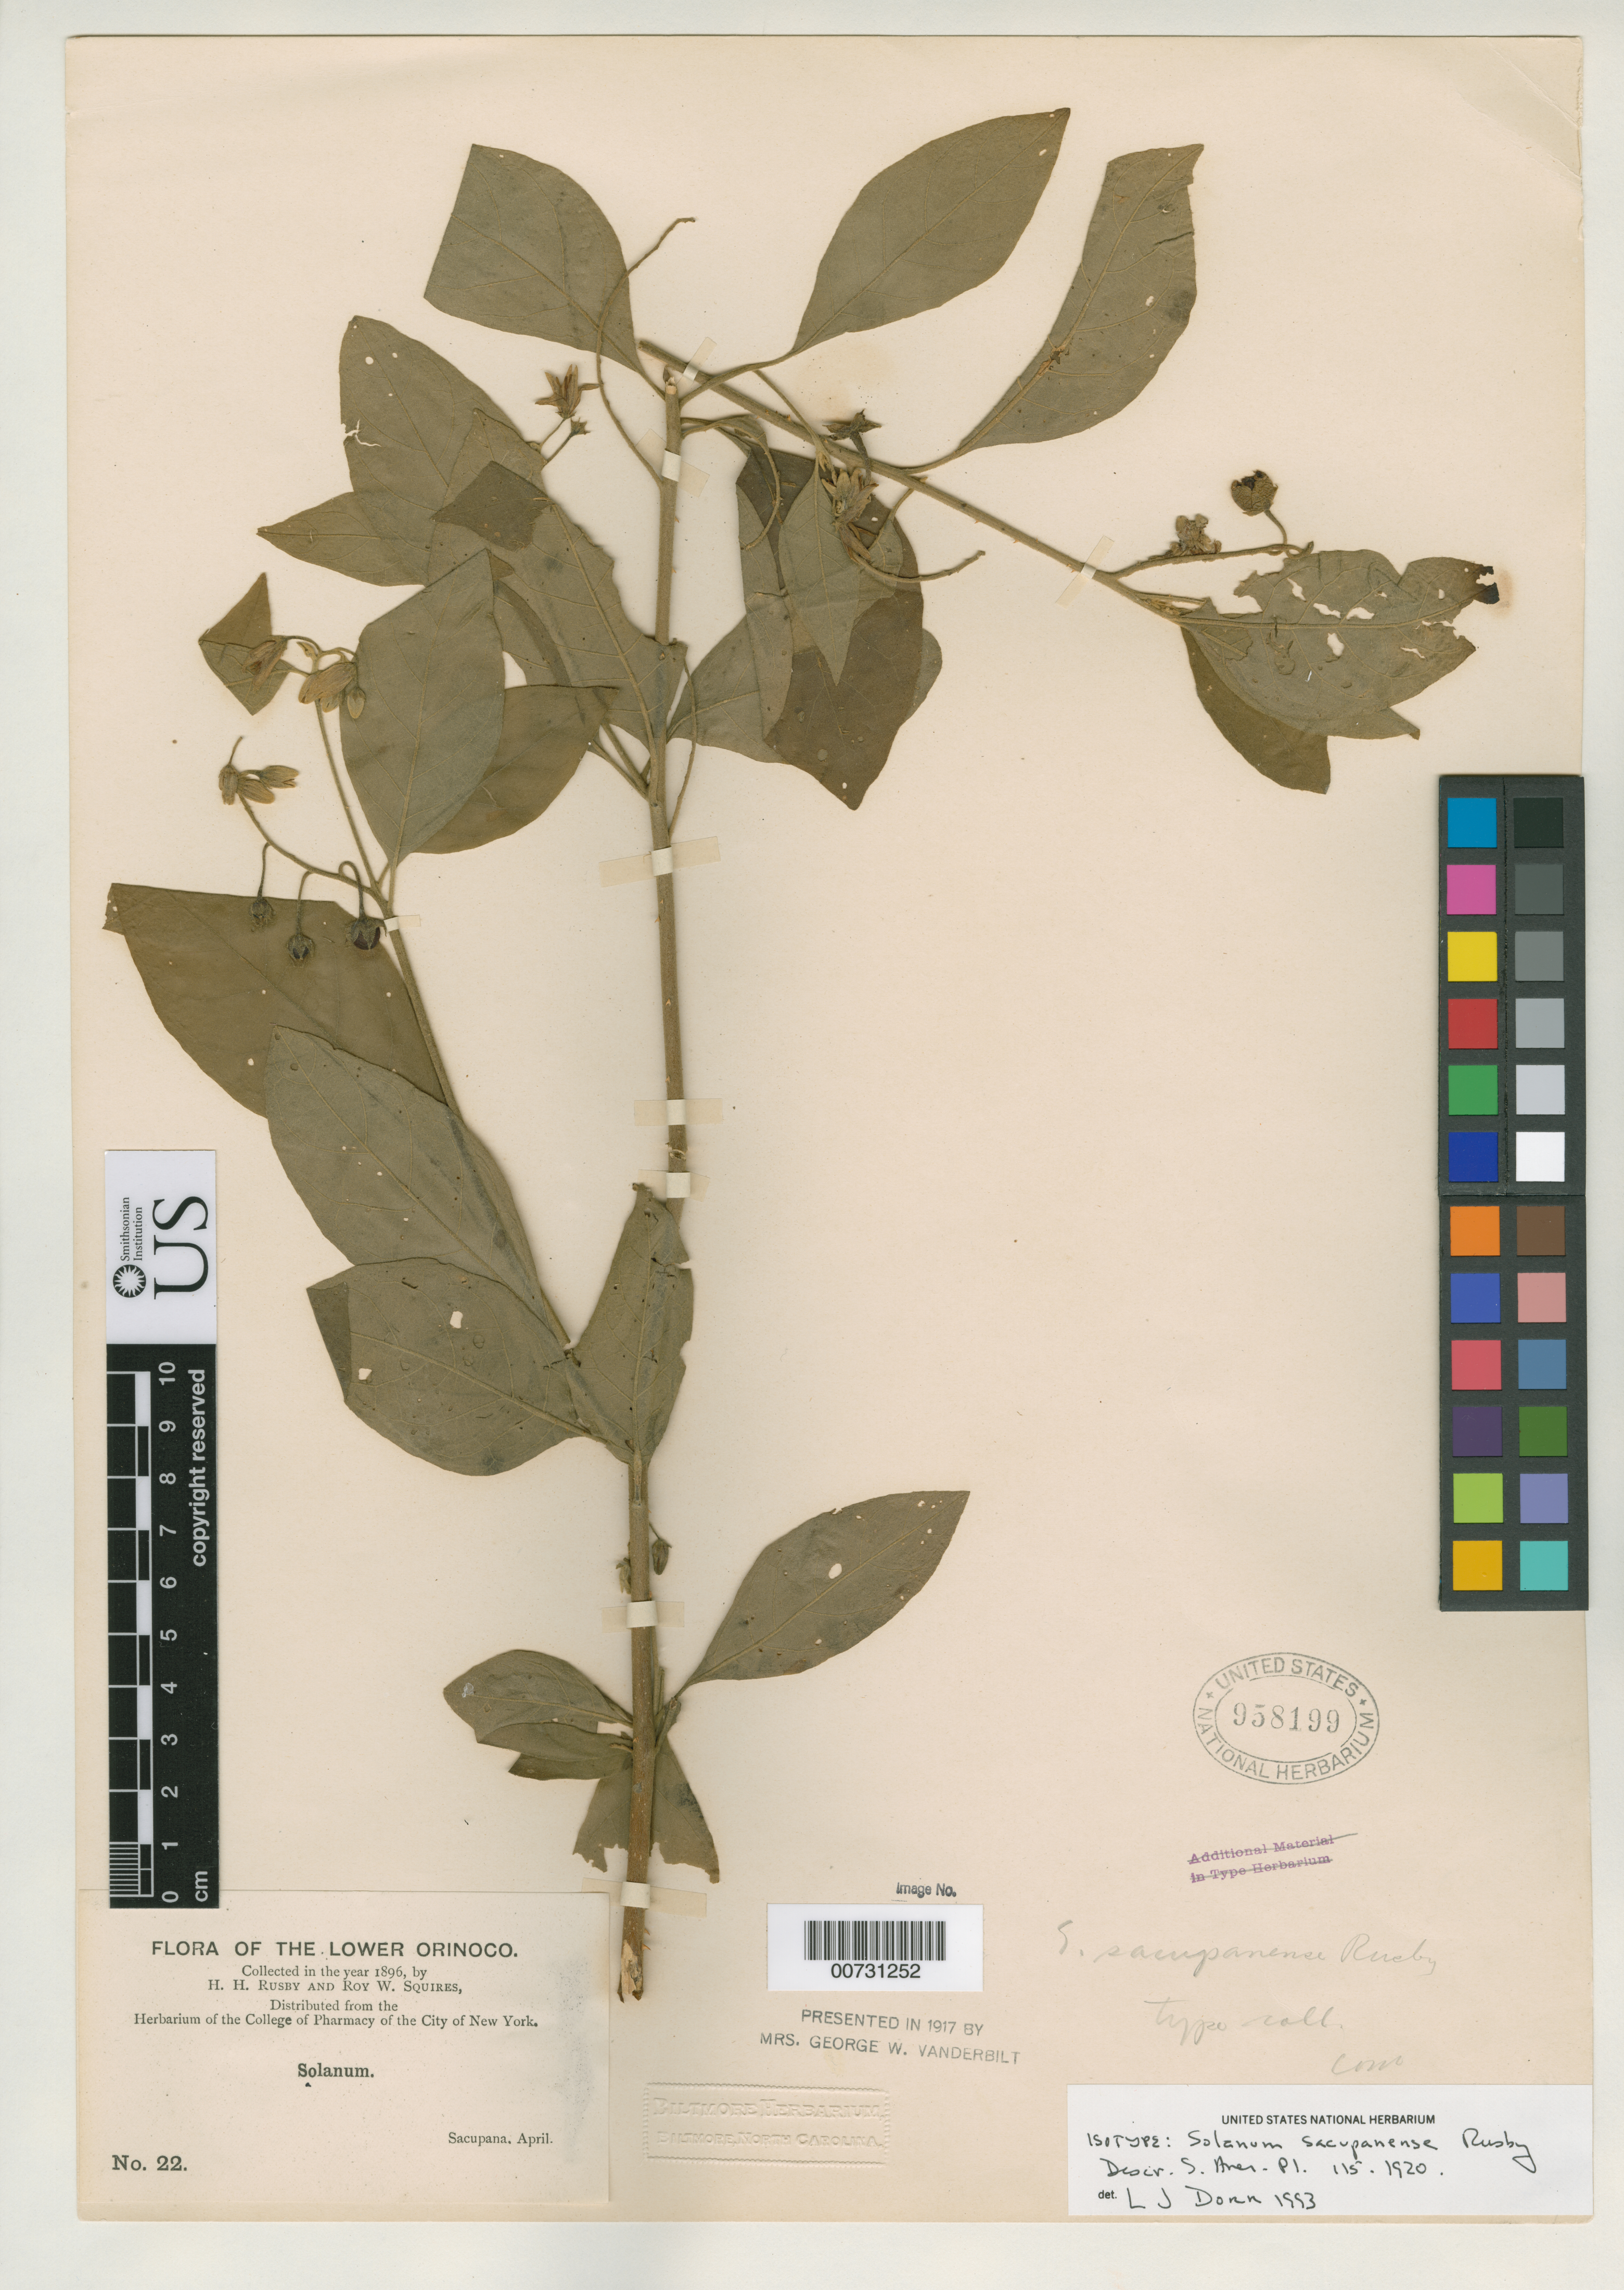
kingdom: Plantae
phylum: Tracheophyta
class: Magnoliopsida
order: Solanales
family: Solanaceae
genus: Solanum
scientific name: Solanum sacupanense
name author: Rusby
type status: Isolectotype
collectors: H. H. Rusby & R. Squires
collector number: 22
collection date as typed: April 1896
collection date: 1896-04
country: Venezuela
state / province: Delta Amacuro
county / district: Antonio Díaz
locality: Lower Orinoco, Sacupana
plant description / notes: Annotated by Dorr (1993) as "isotype" but cited by Dorr (1995) as "isolectotype".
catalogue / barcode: US 958199